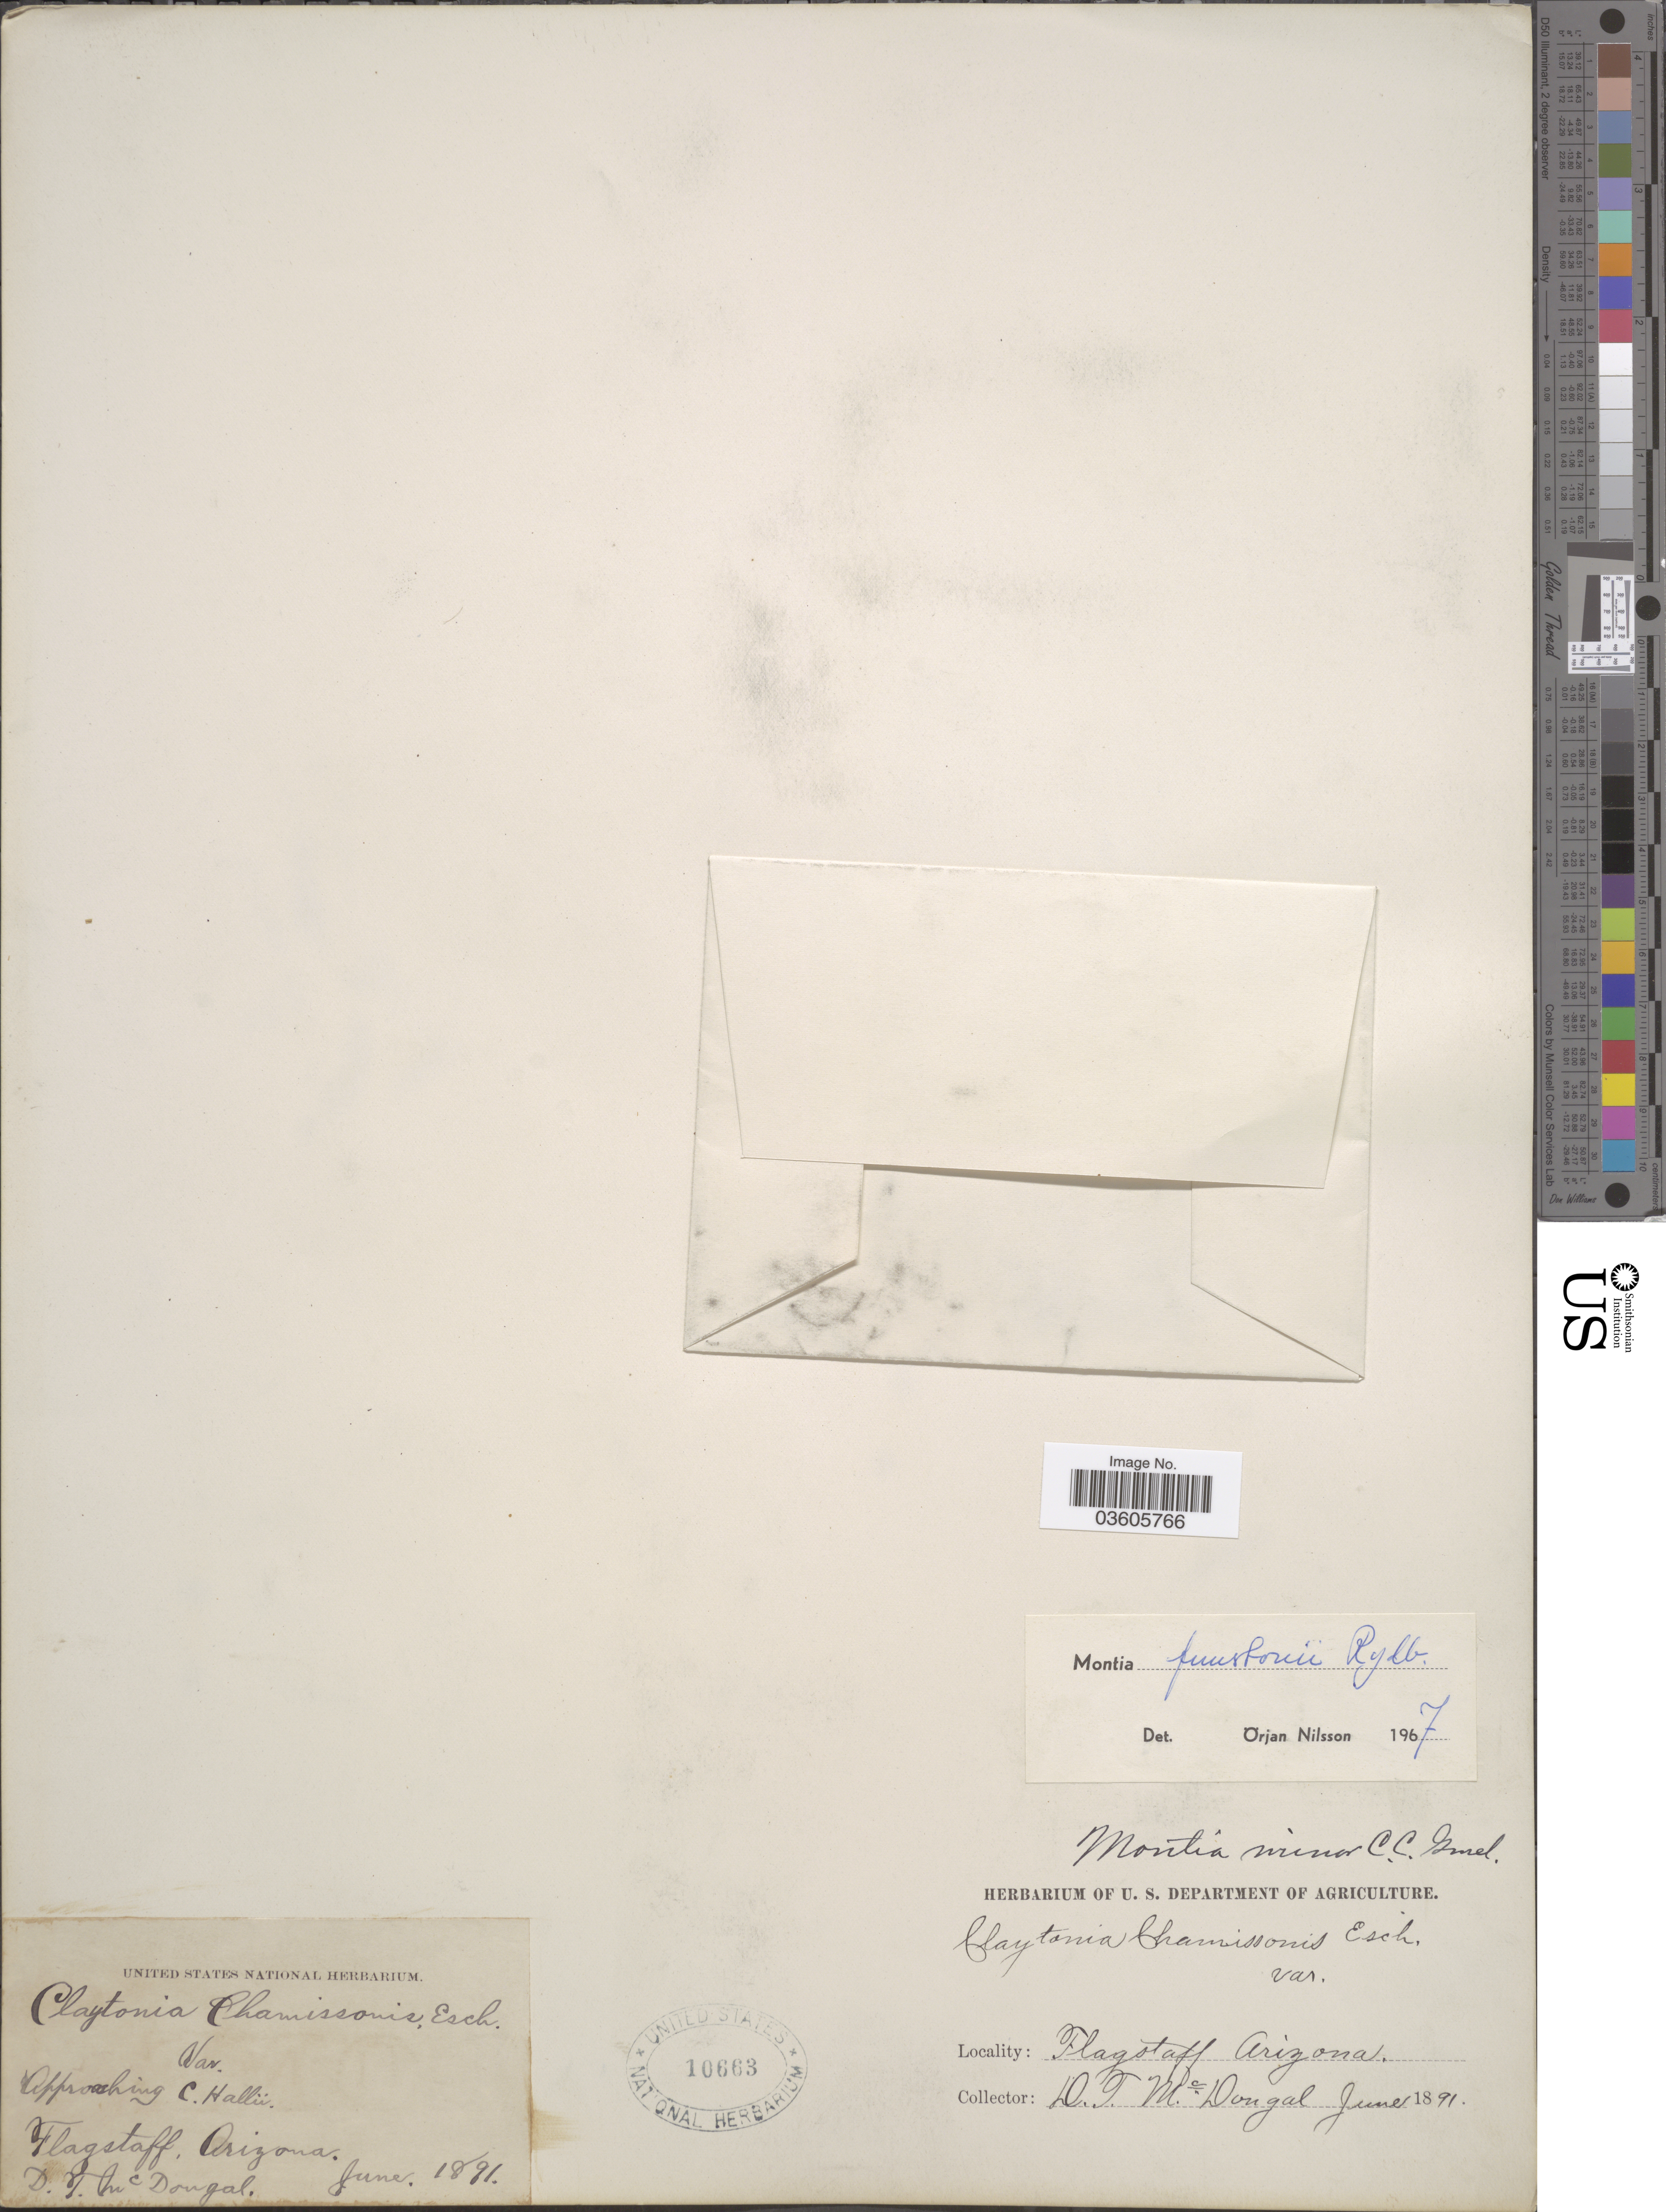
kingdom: Plantae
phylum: Tracheophyta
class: Magnoliopsida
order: Caryophyllales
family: Montiaceae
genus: Montia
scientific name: Montia funstonii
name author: Rydb.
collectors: D. McDougal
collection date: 1891-06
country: United States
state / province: Arizona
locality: Flagstaff.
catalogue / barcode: US 10663